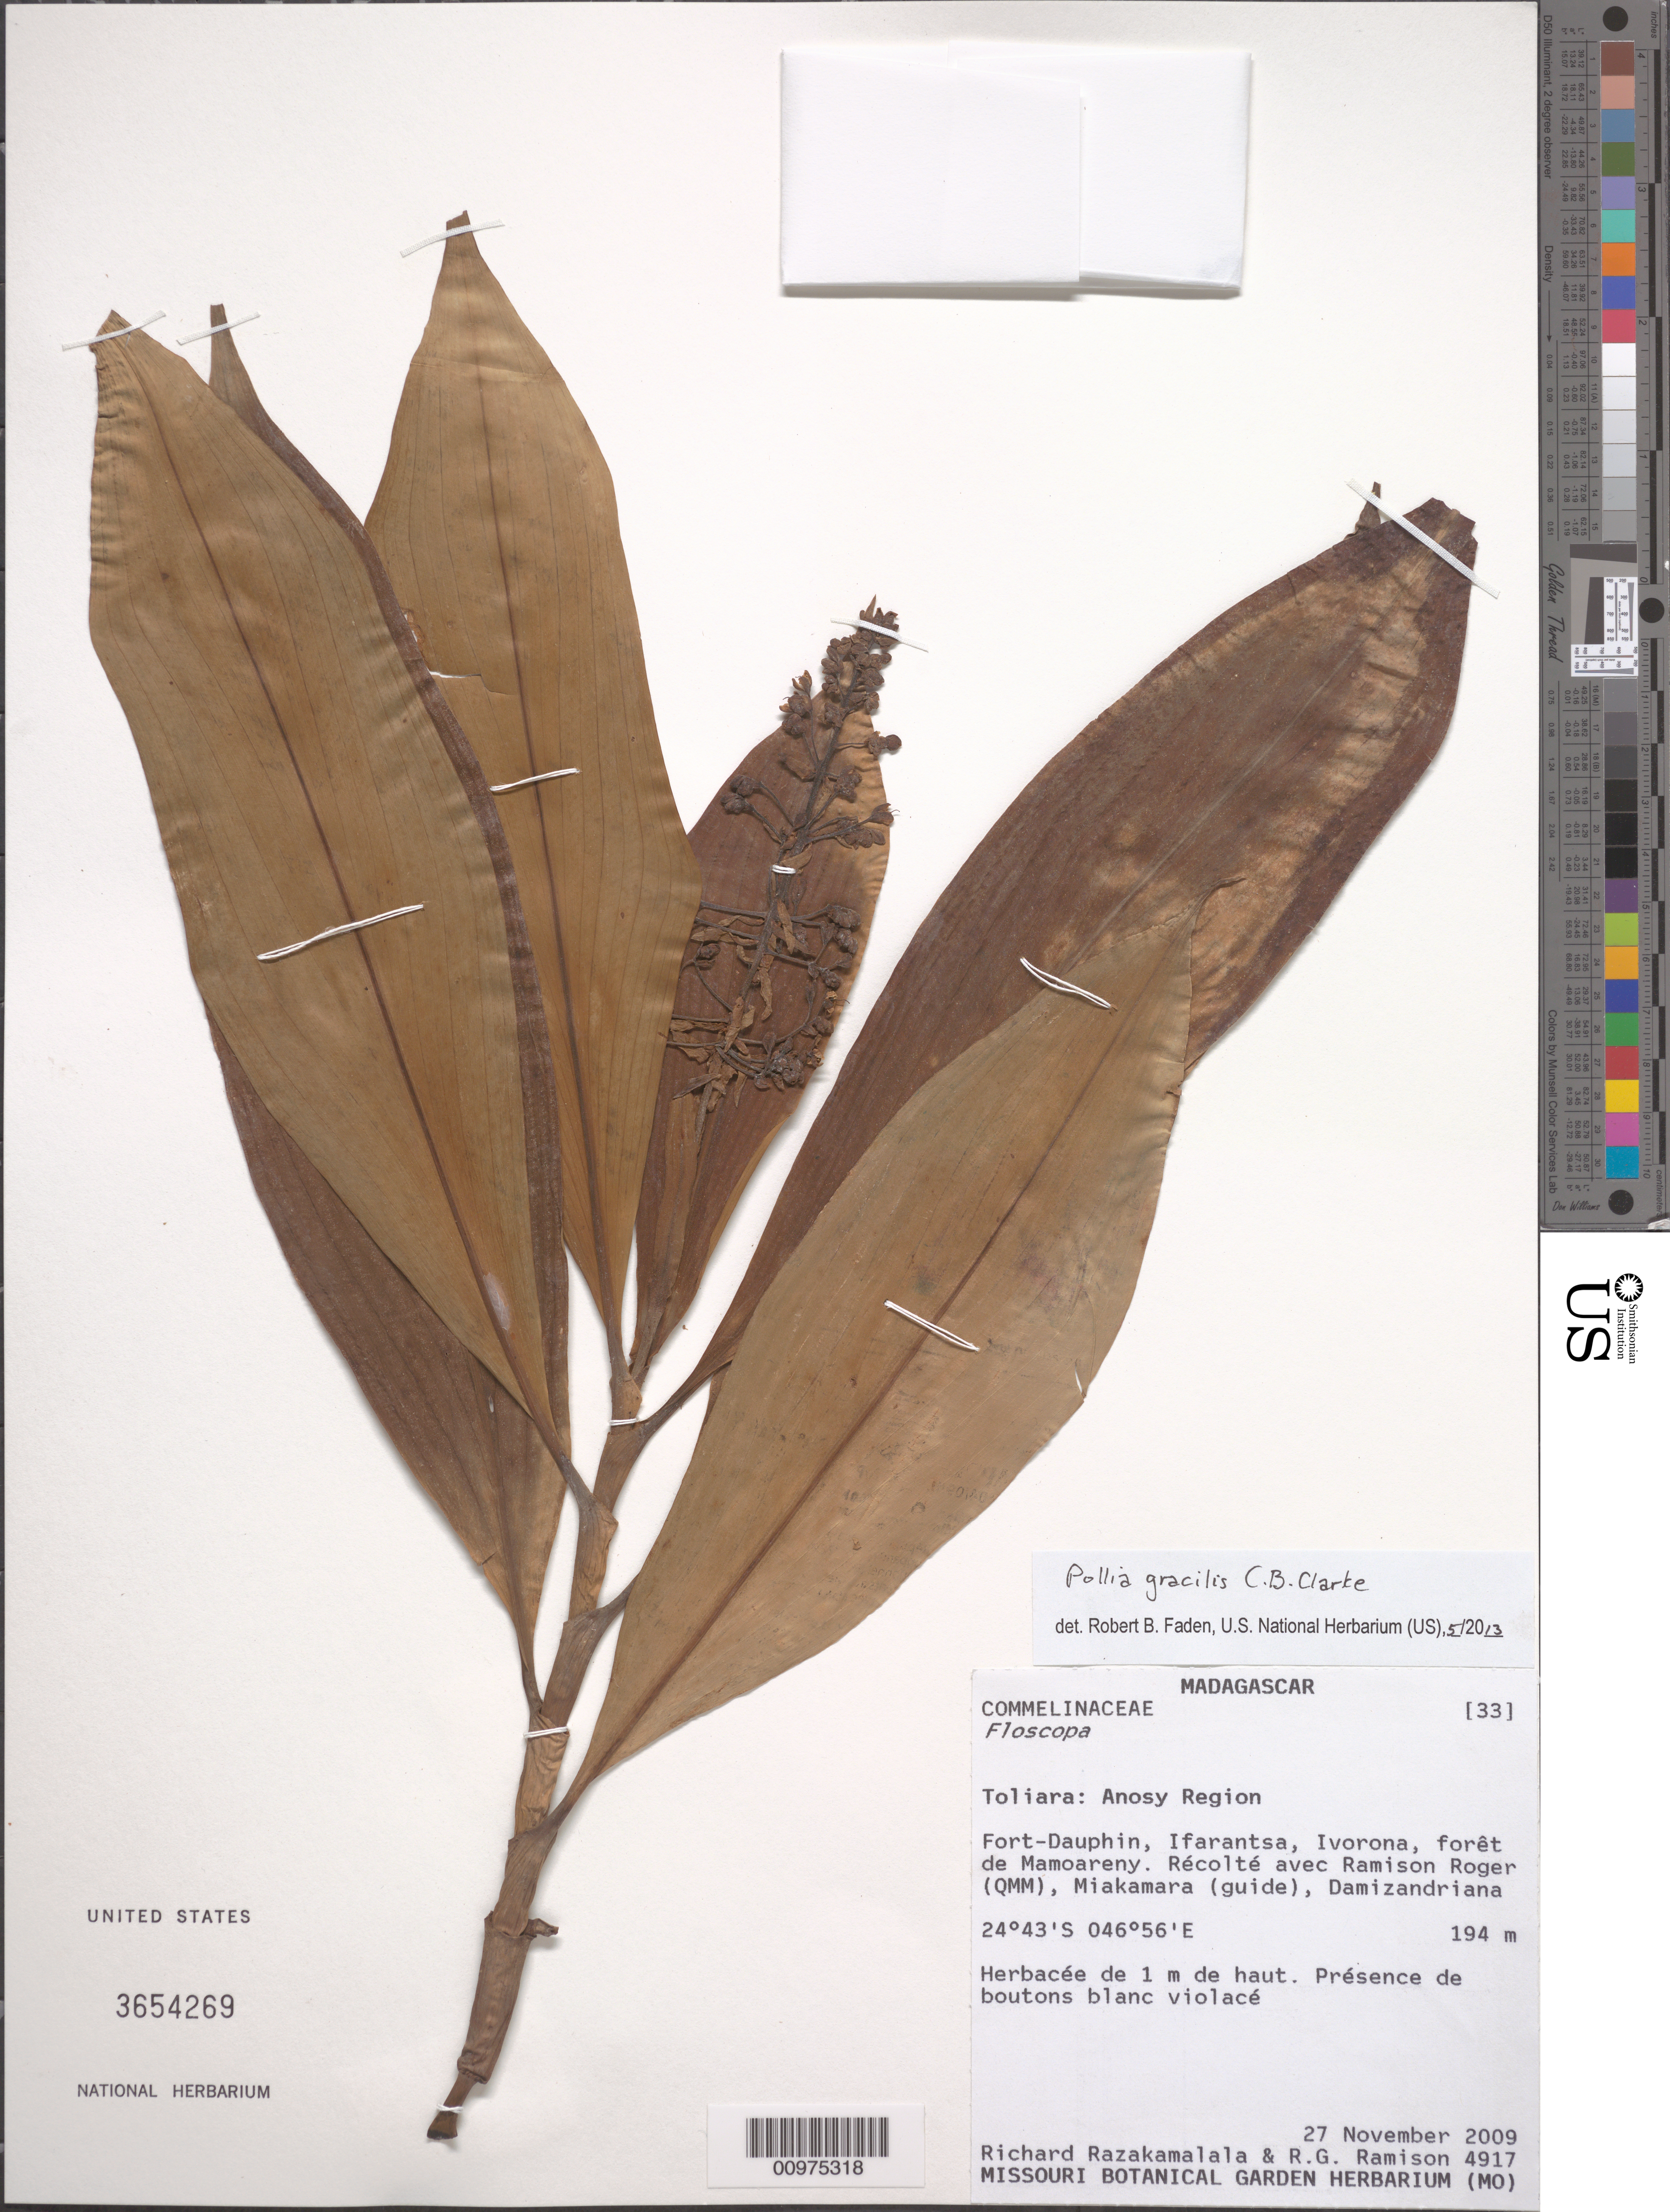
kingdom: Plantae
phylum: Tracheophyta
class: Liliopsida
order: Commelinales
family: Commelinaceae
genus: Pollia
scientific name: Pollia gracilis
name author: C.B. Clarke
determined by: Faden, Robert B., (US), Smithsonian Institution - National Museum of Natural History (UNITED STATES)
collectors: R. Razakamalala et al.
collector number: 4917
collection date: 2009-11-27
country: Madagascar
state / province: Anosy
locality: Ifarantsa, Ivorona, forêt de Mamoareny. Fort-Dauphin.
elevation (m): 194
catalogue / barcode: US 3654269